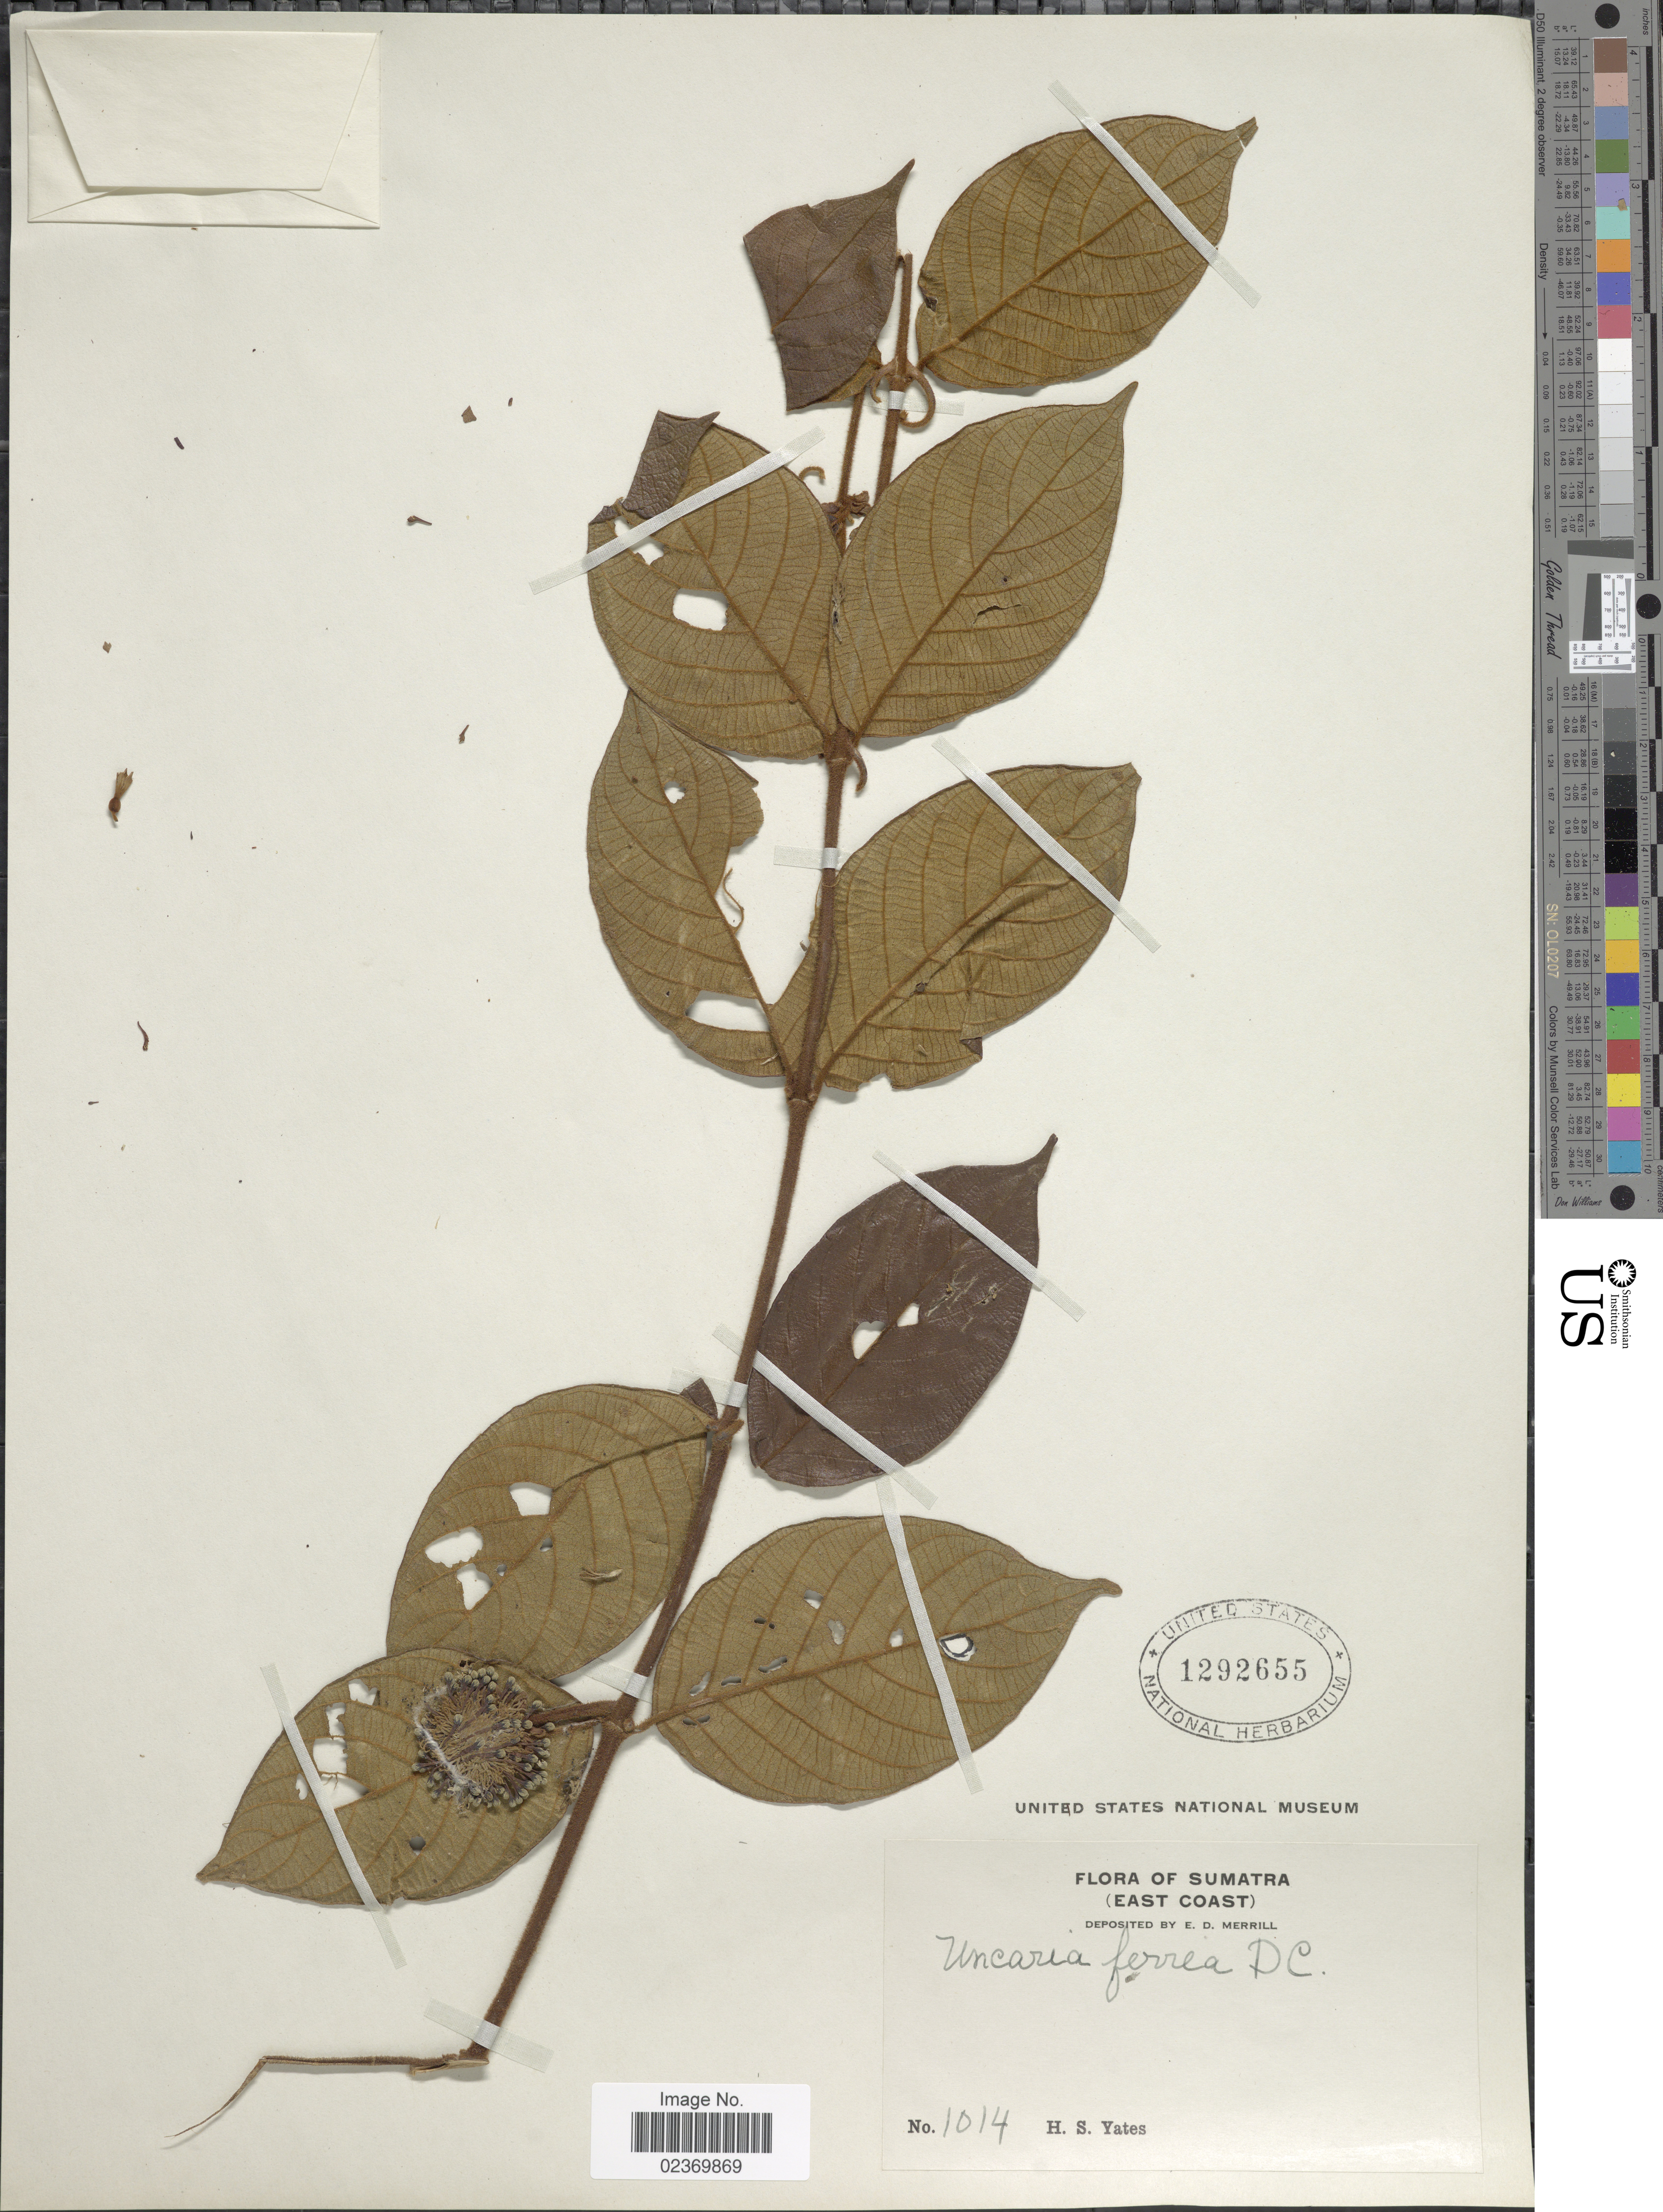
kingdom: Plantae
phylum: Tracheophyta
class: Magnoliopsida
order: Gentianales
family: Rubiaceae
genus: Uncaria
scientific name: Uncaria ferrea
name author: (Blume) DC.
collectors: H. S. Yates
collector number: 1014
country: Indonesia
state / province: Sumatra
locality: East Coast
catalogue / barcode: US 1292655